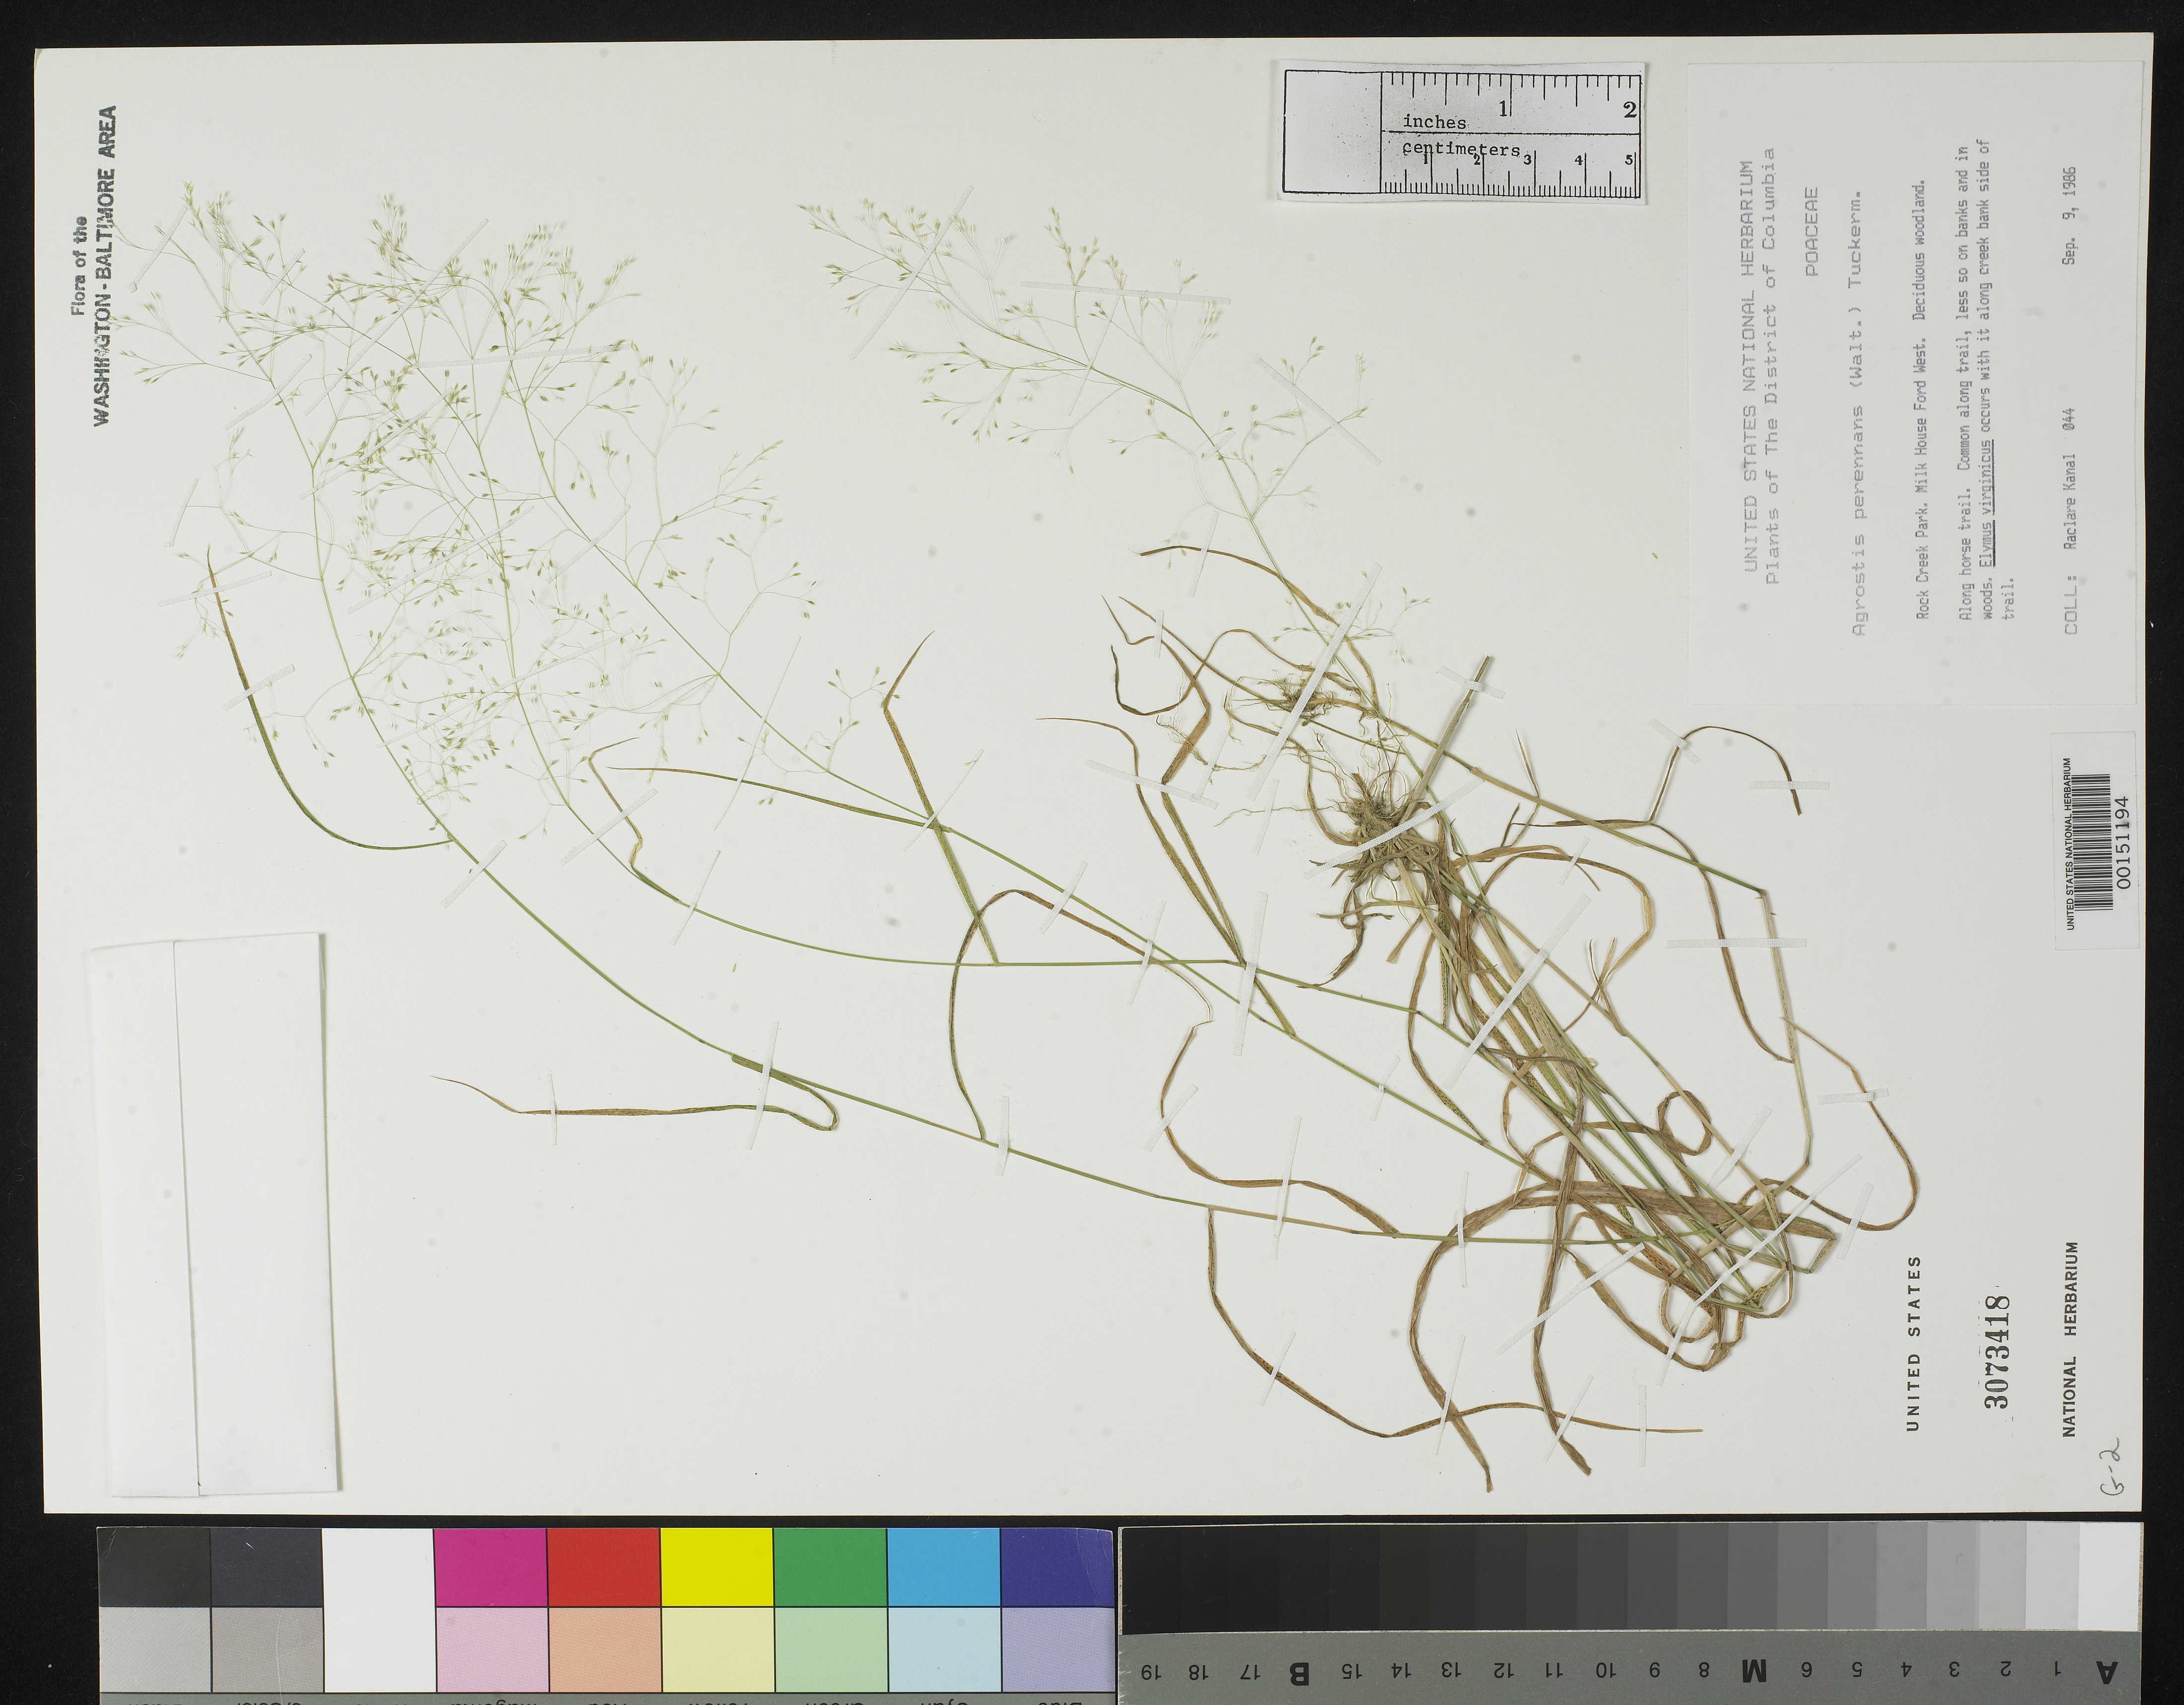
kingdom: Plantae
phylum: Tracheophyta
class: Liliopsida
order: Poales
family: Poaceae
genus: Agrostis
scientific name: Agrostis perennans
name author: (Walter) Tuck.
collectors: R. Kanal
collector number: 044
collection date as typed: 09 Sep 1986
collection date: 1986-09-09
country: United States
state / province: District of Columbia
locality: Rock Creek Park. Milk House Ford West. Rock Creek Park and Vicinity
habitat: Deciduous woodland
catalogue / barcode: US 3073418